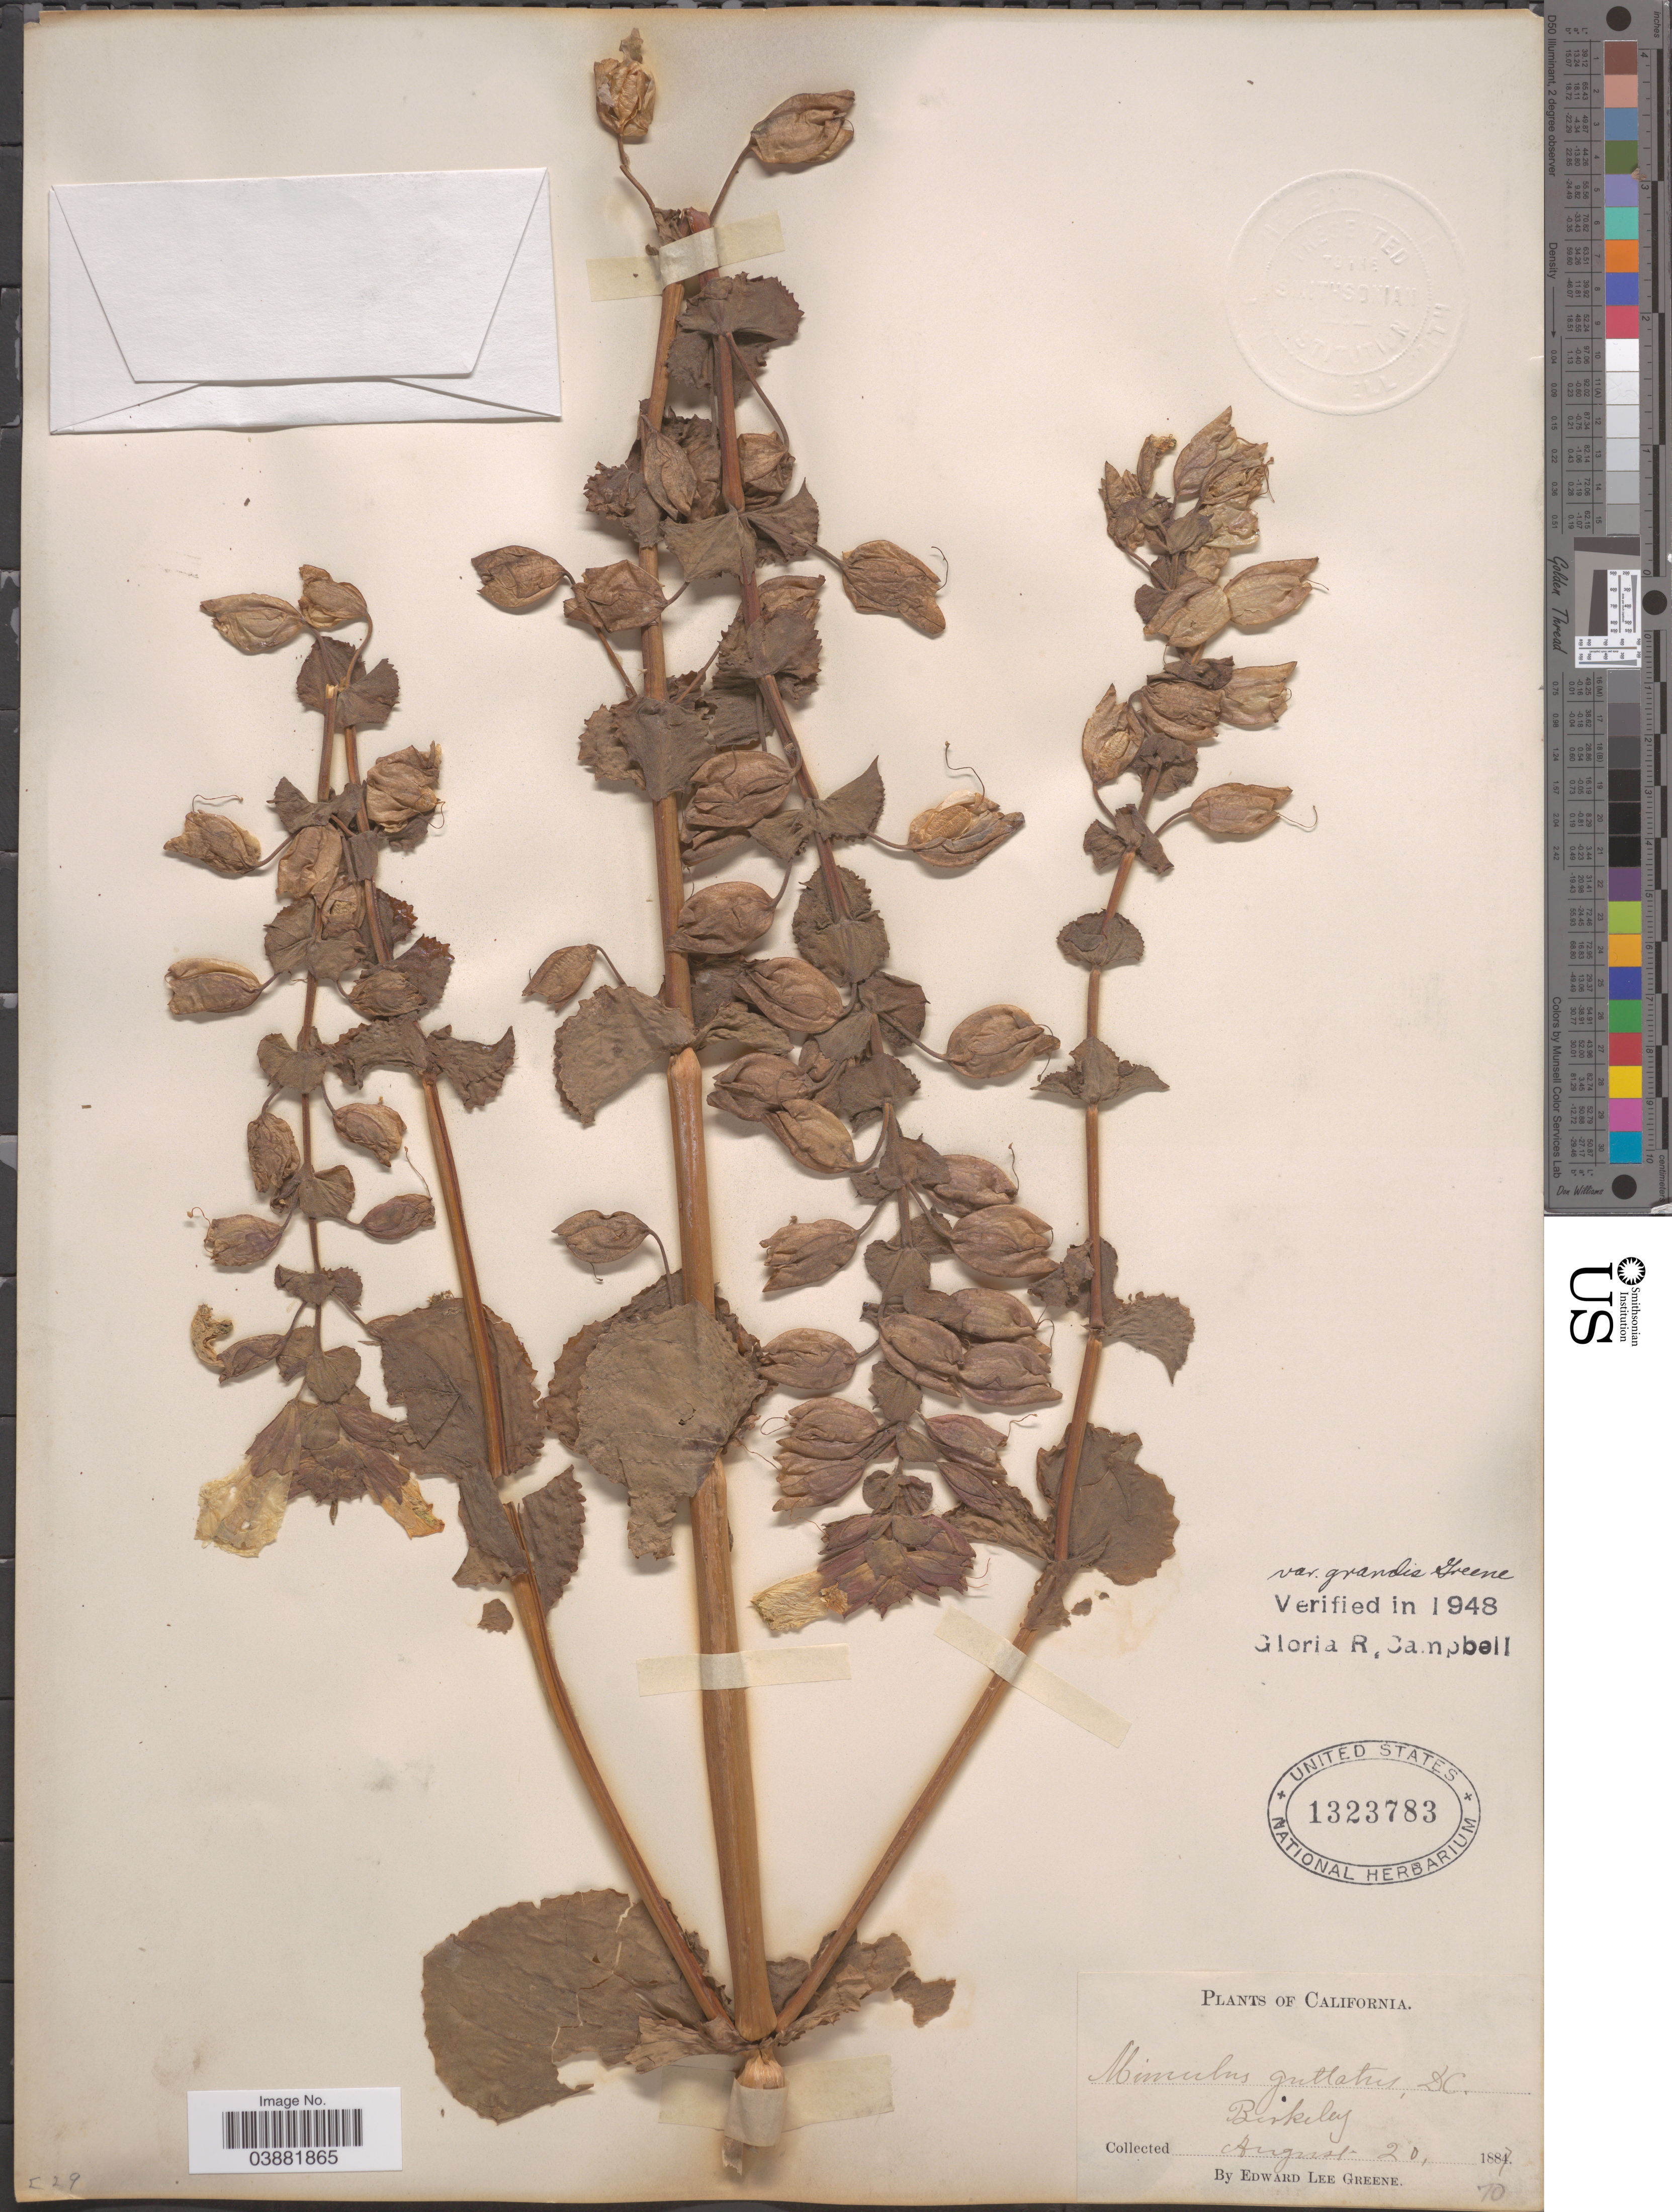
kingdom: Plantae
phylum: Tracheophyta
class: Magnoliopsida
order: Lamiales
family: Phrymaceae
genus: Mimulus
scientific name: Mimulus guttatus var. grandis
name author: Greene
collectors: E. L. Greene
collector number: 70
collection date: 1883-08-20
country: United States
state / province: California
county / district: Alameda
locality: Berkeley.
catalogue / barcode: US 1323783